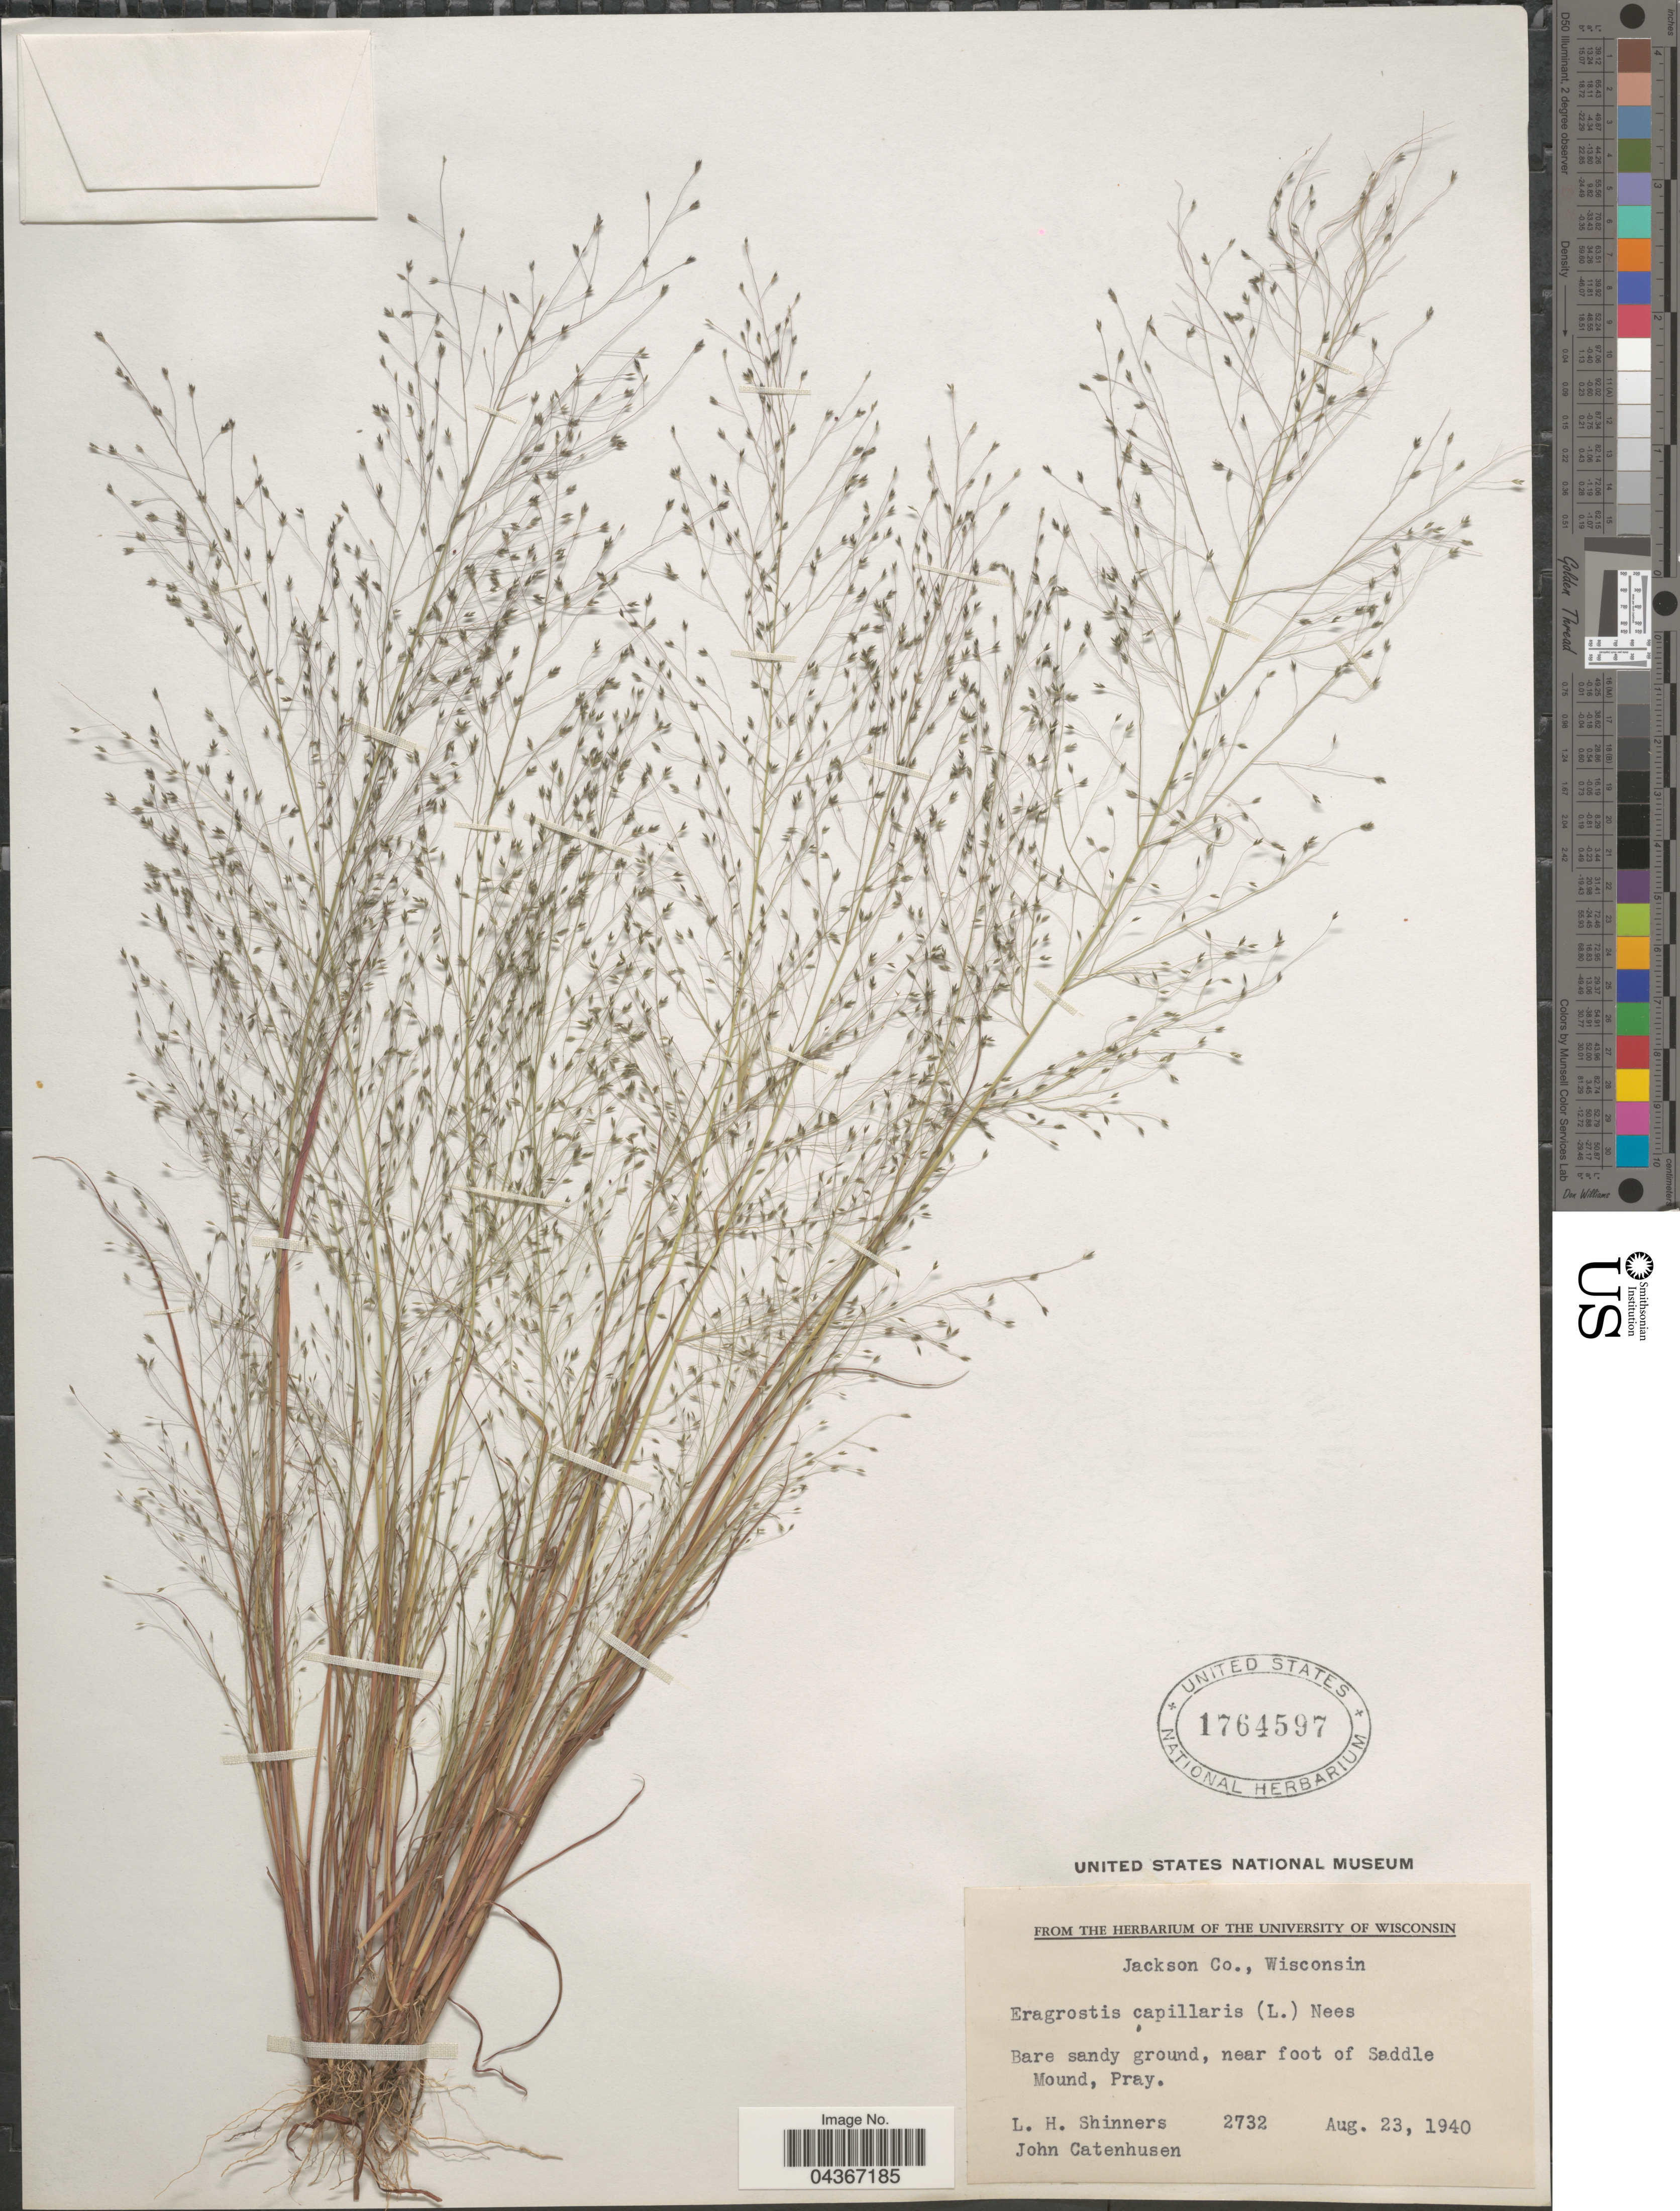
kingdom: Plantae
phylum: Tracheophyta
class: Liliopsida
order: Poales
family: Poaceae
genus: Eragrostis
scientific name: Eragrostis capillaris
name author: (L.) Nees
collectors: L. H. Shinners & J. Catenhusen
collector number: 2732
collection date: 1940-08-23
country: United States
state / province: Wisconsin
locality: Jackson Co. Near foot of Saddle Mound, Pray.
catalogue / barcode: US 1764597